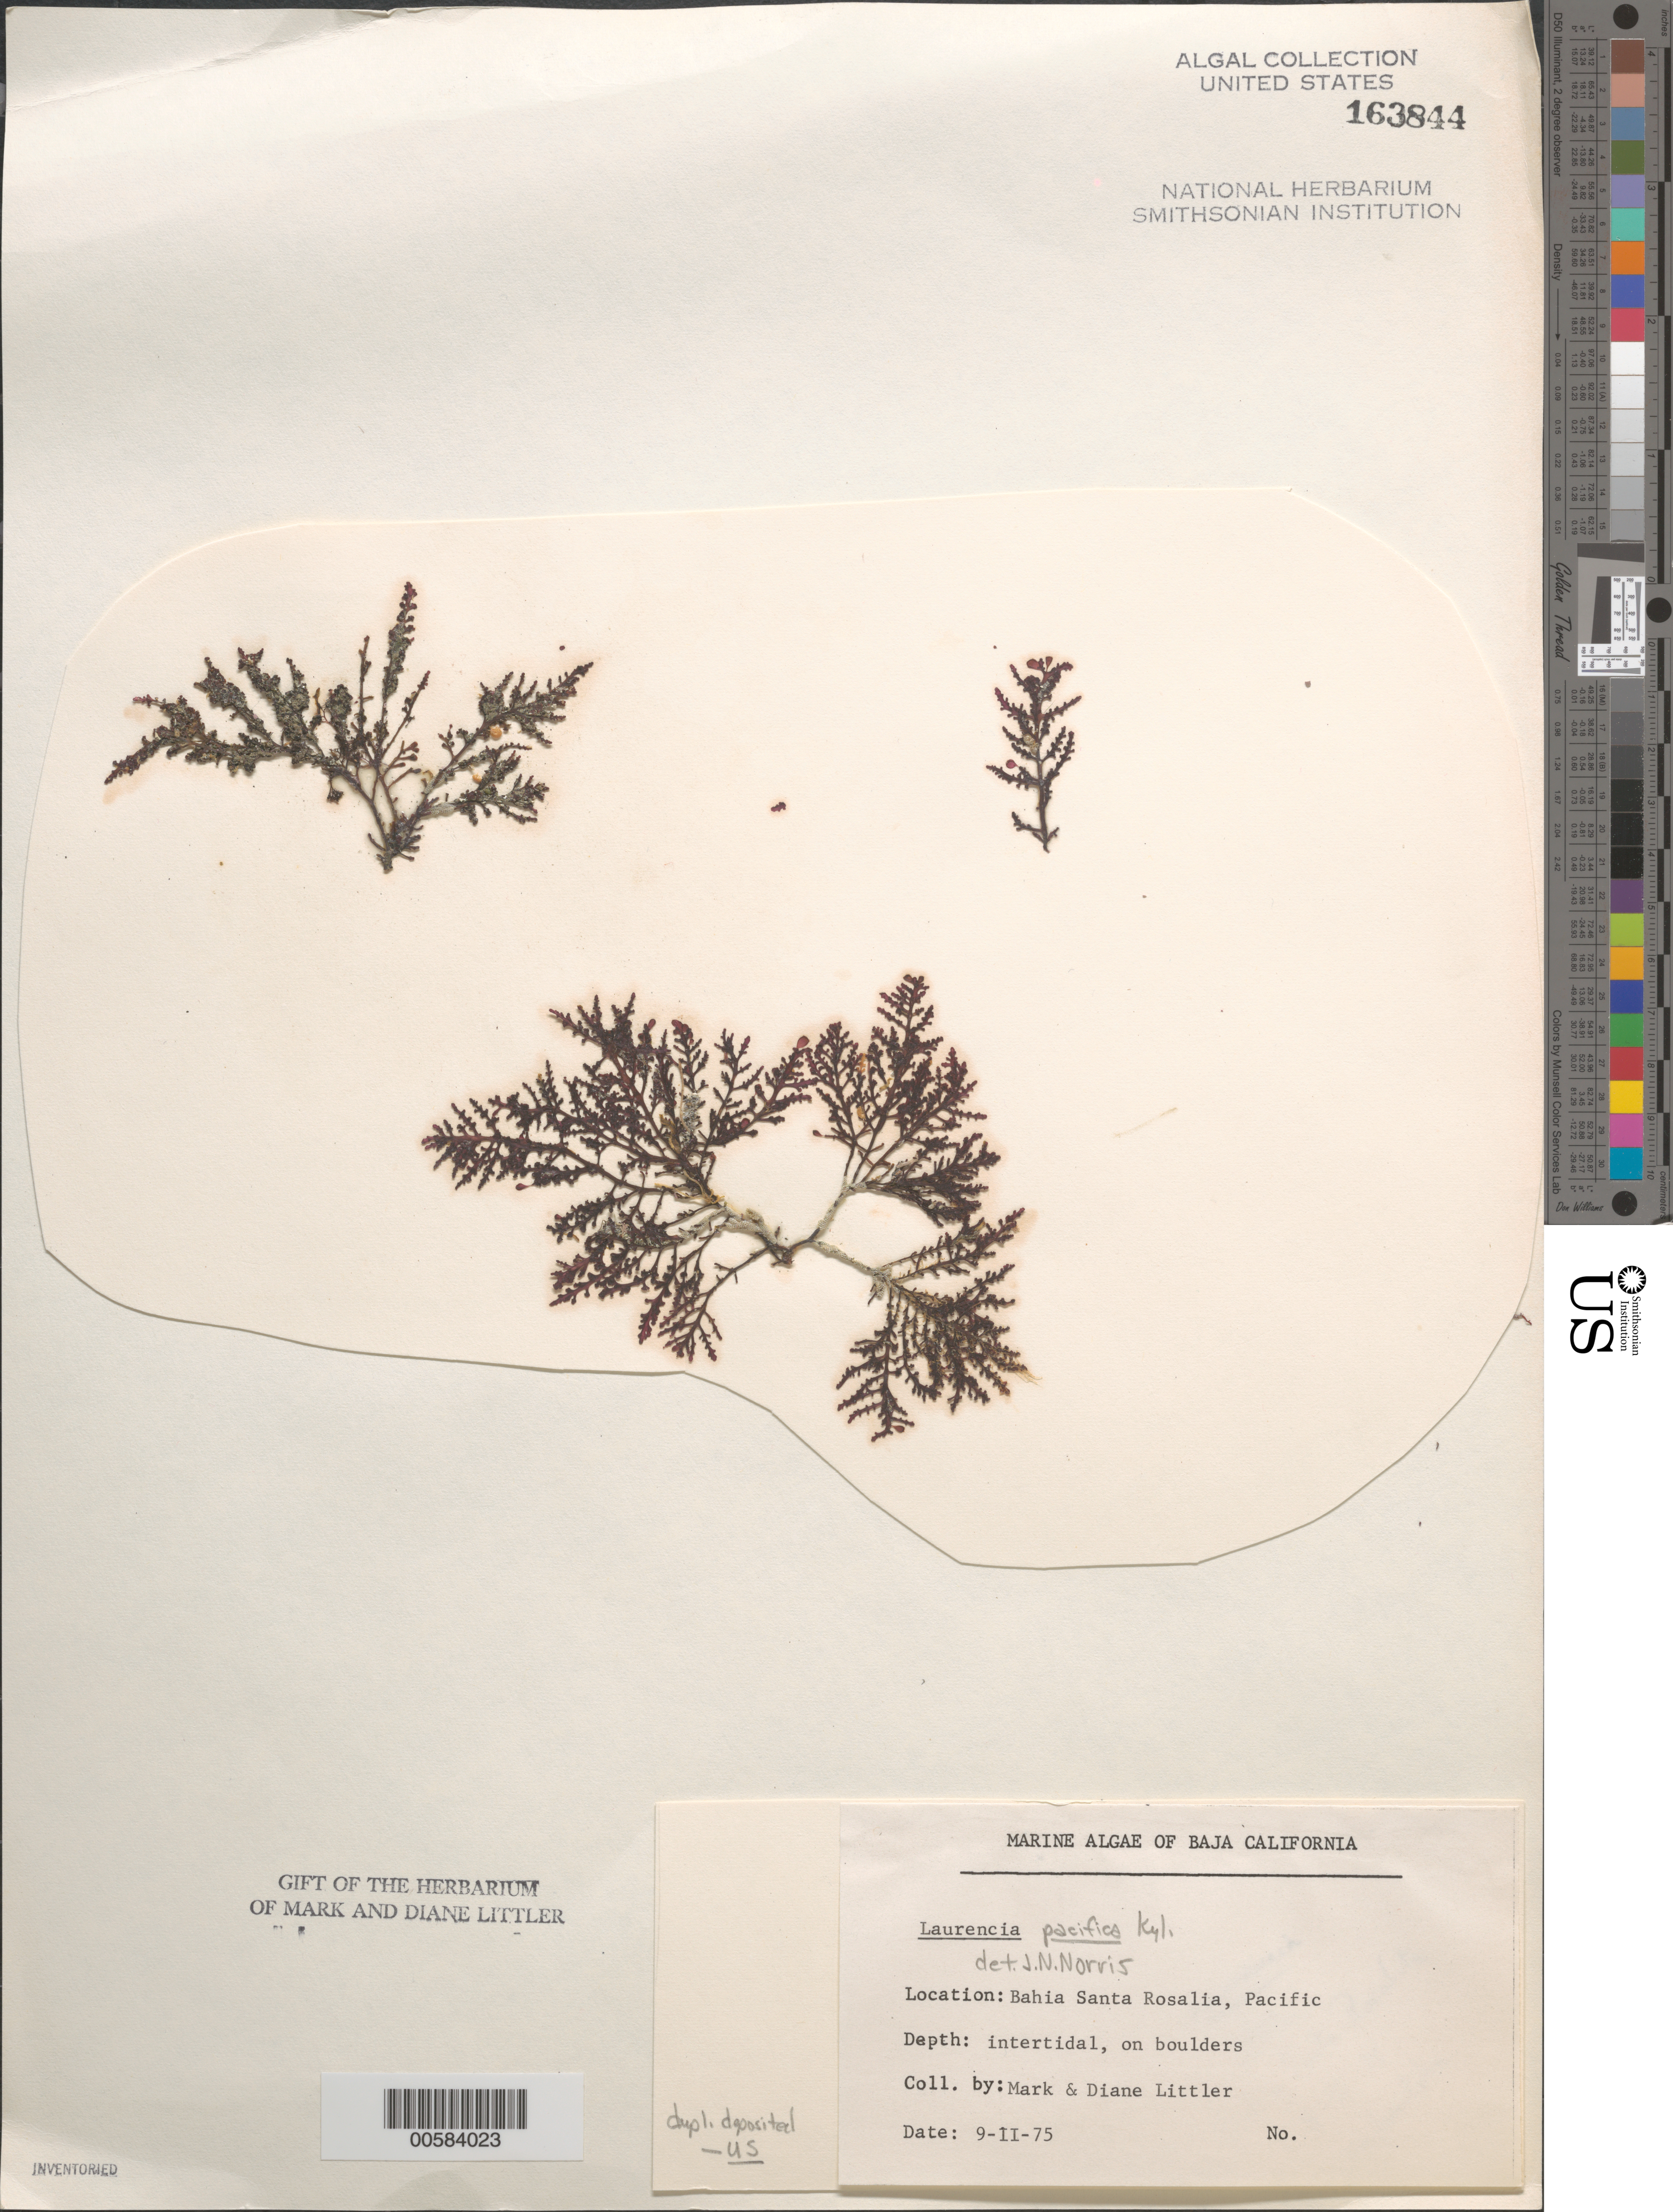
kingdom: Plantae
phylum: Rhodophyta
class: Florideophyceae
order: Ceramiales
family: Rhodomelaceae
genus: Laurencia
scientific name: Laurencia pacifica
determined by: Norris, James N.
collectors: M. M. Littler & D. S. Littler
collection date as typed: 09 Feb 1975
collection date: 1975-02-09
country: Mexico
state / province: Baja California Sur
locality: Bahia Santa Rosalia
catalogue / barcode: US 163844